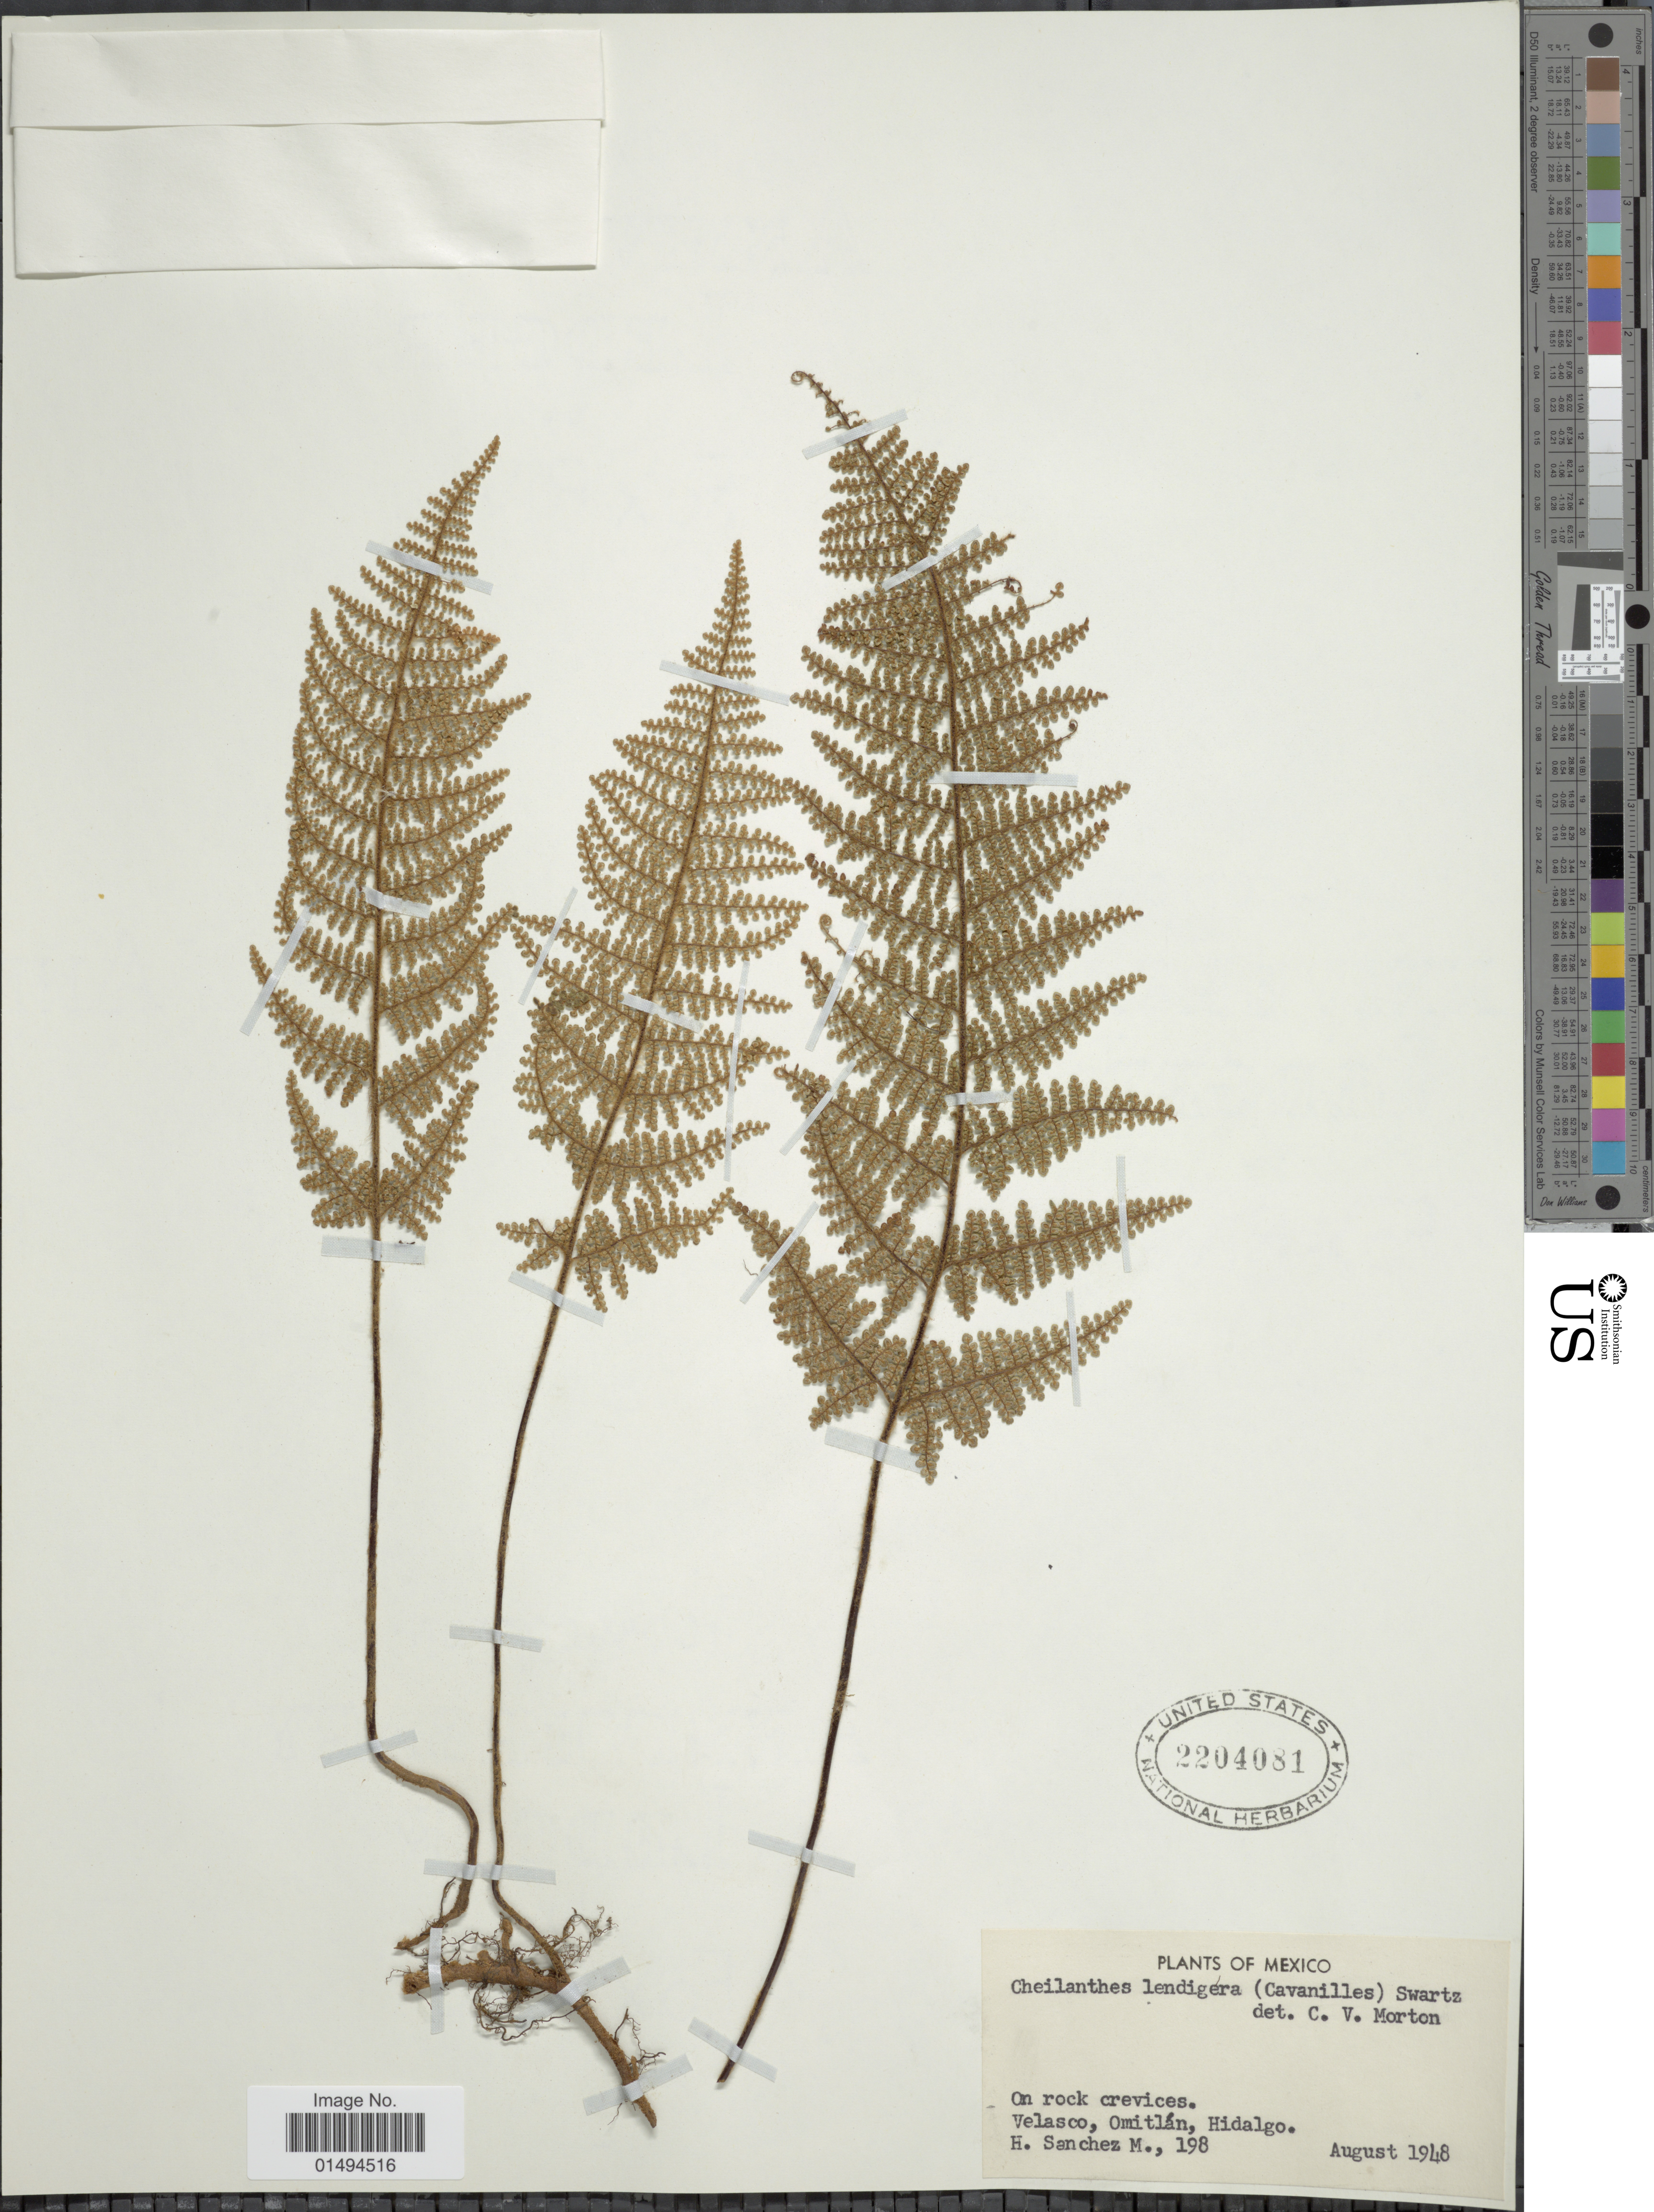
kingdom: Plantae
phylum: Tracheophyta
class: Polypodiopsida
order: Polypodiales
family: Pteridaceae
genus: Myriopteris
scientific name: Myriopteris lendigera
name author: (Cav.) J. Sm.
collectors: H. Sánchez-Mejorada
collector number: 198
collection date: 1948-08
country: Mexico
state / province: Hidalgo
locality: Velasco, Omitlan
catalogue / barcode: US 2204081